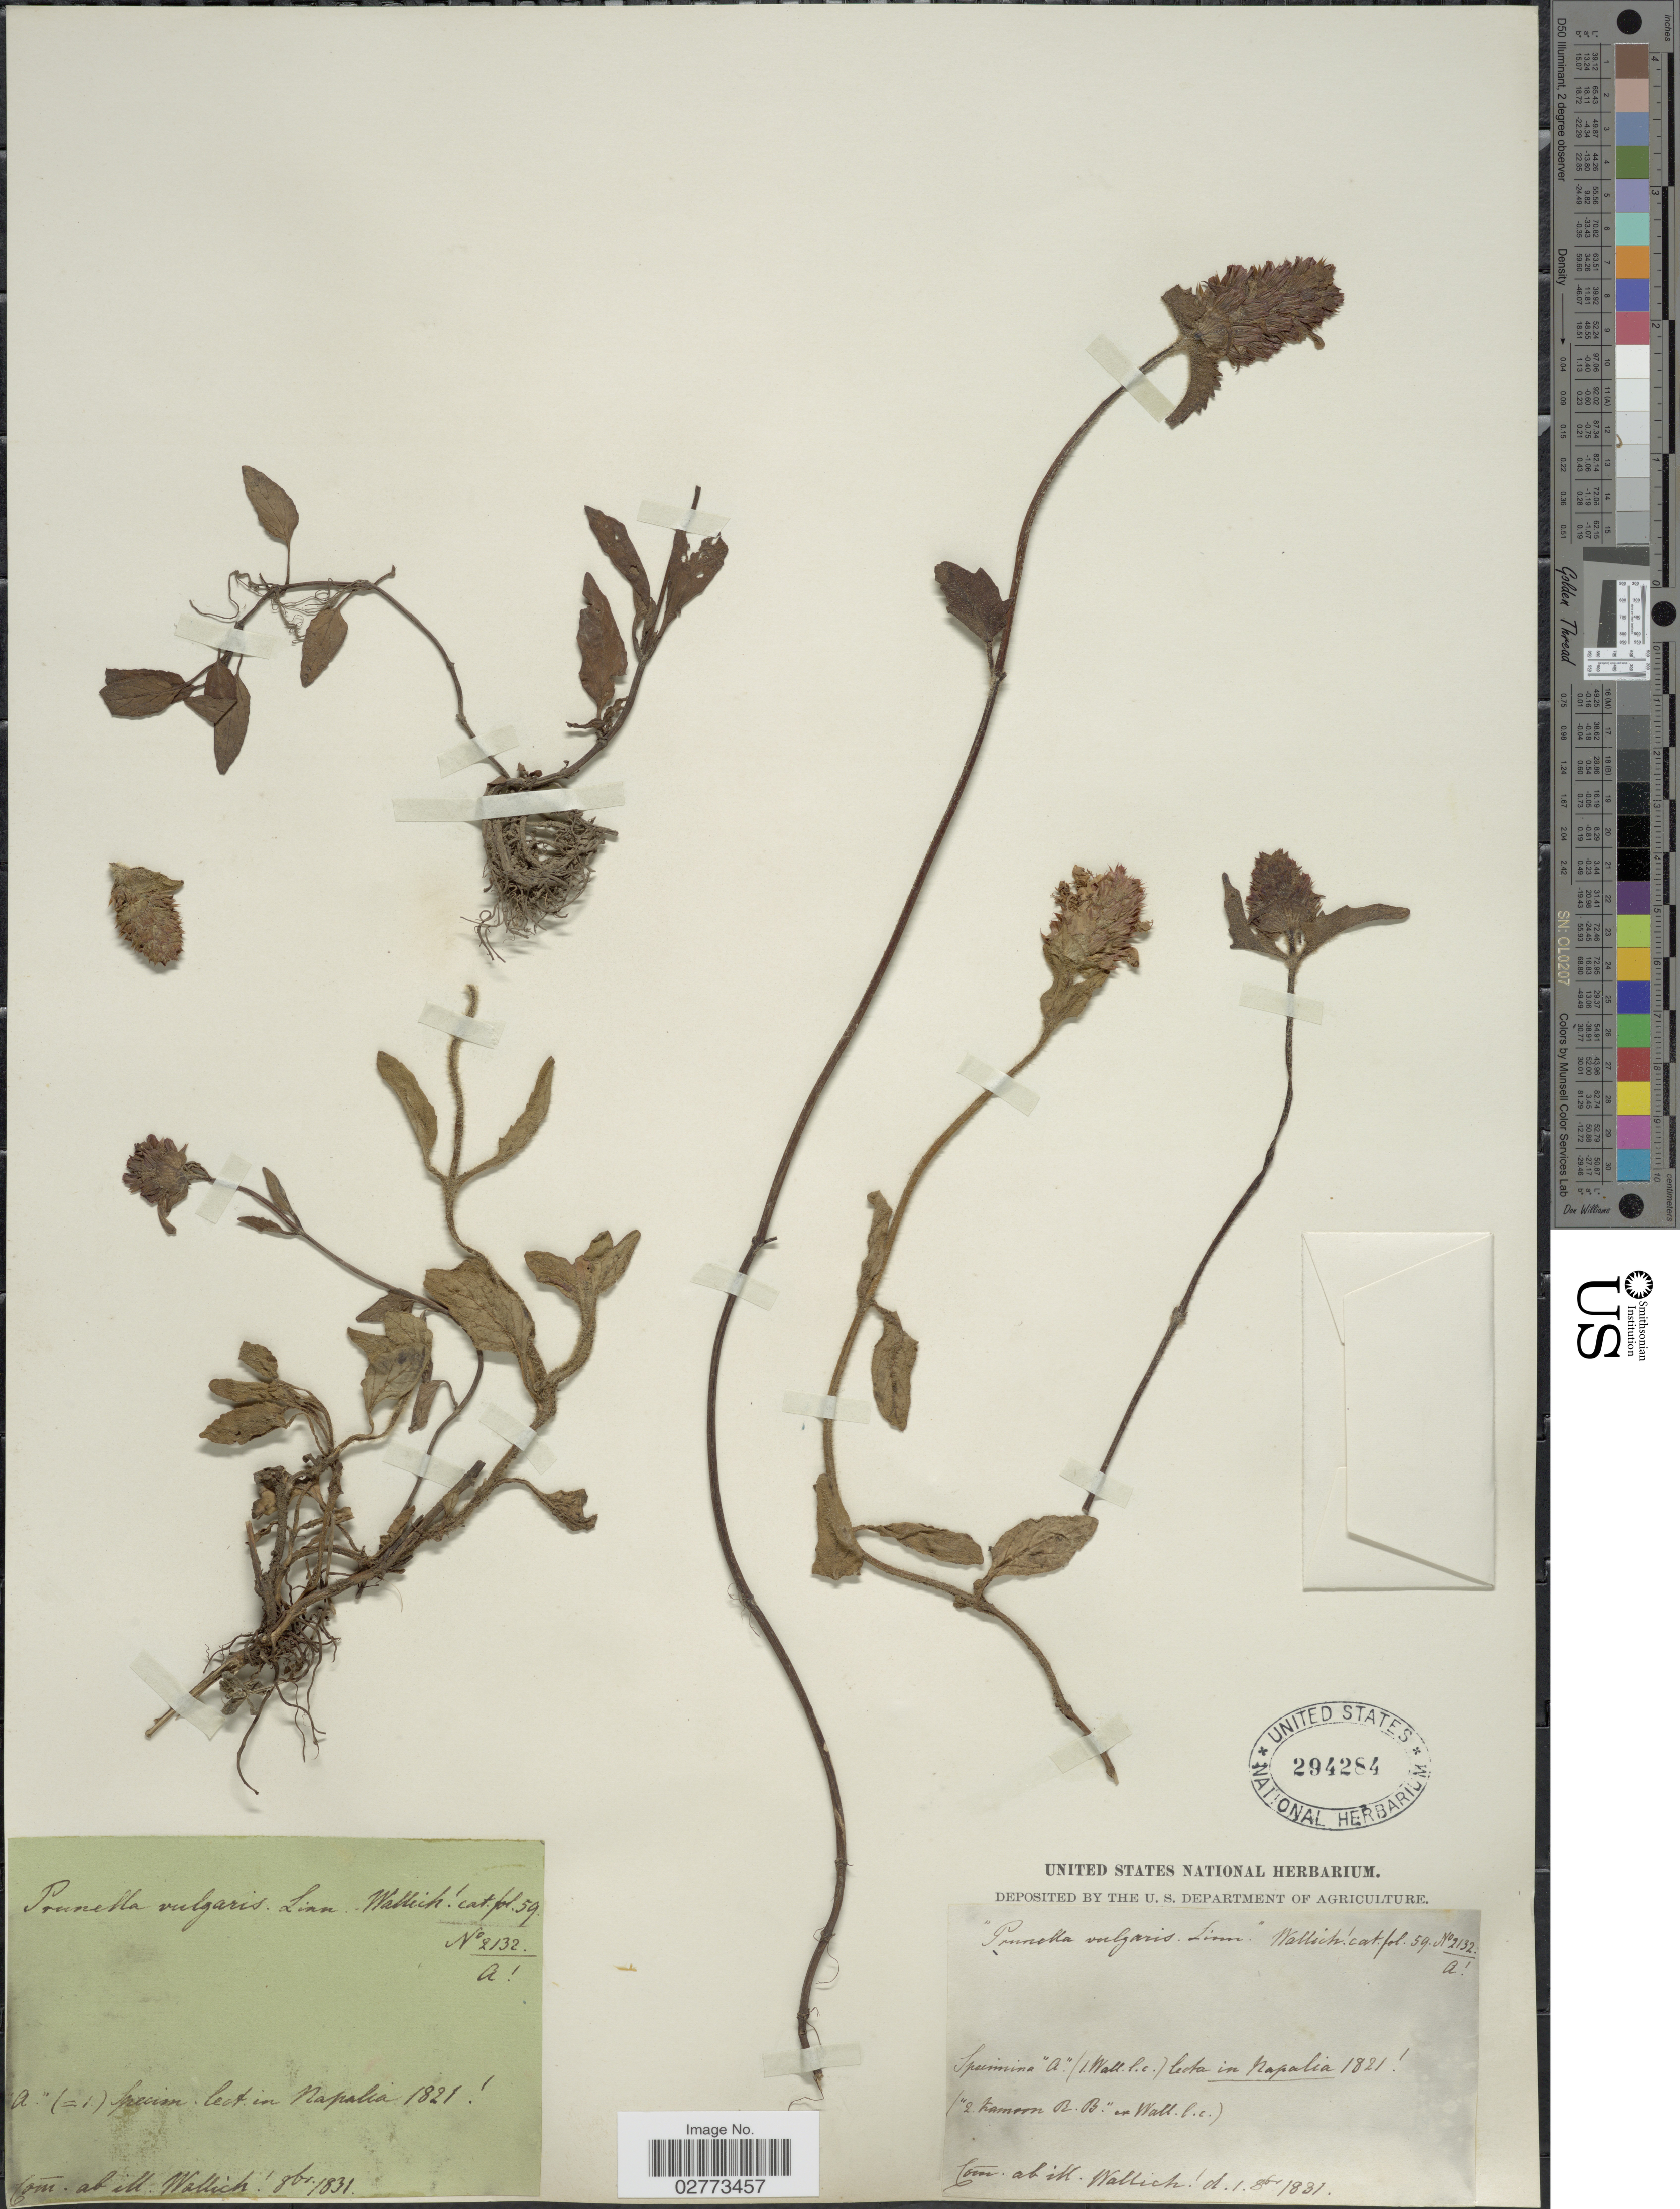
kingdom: Plantae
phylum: Tracheophyta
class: Magnoliopsida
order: Lamiales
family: Lamiaceae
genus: Prunella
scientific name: Prunella vulgaris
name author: L.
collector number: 2132?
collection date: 1821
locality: Napalia.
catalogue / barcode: US 294284